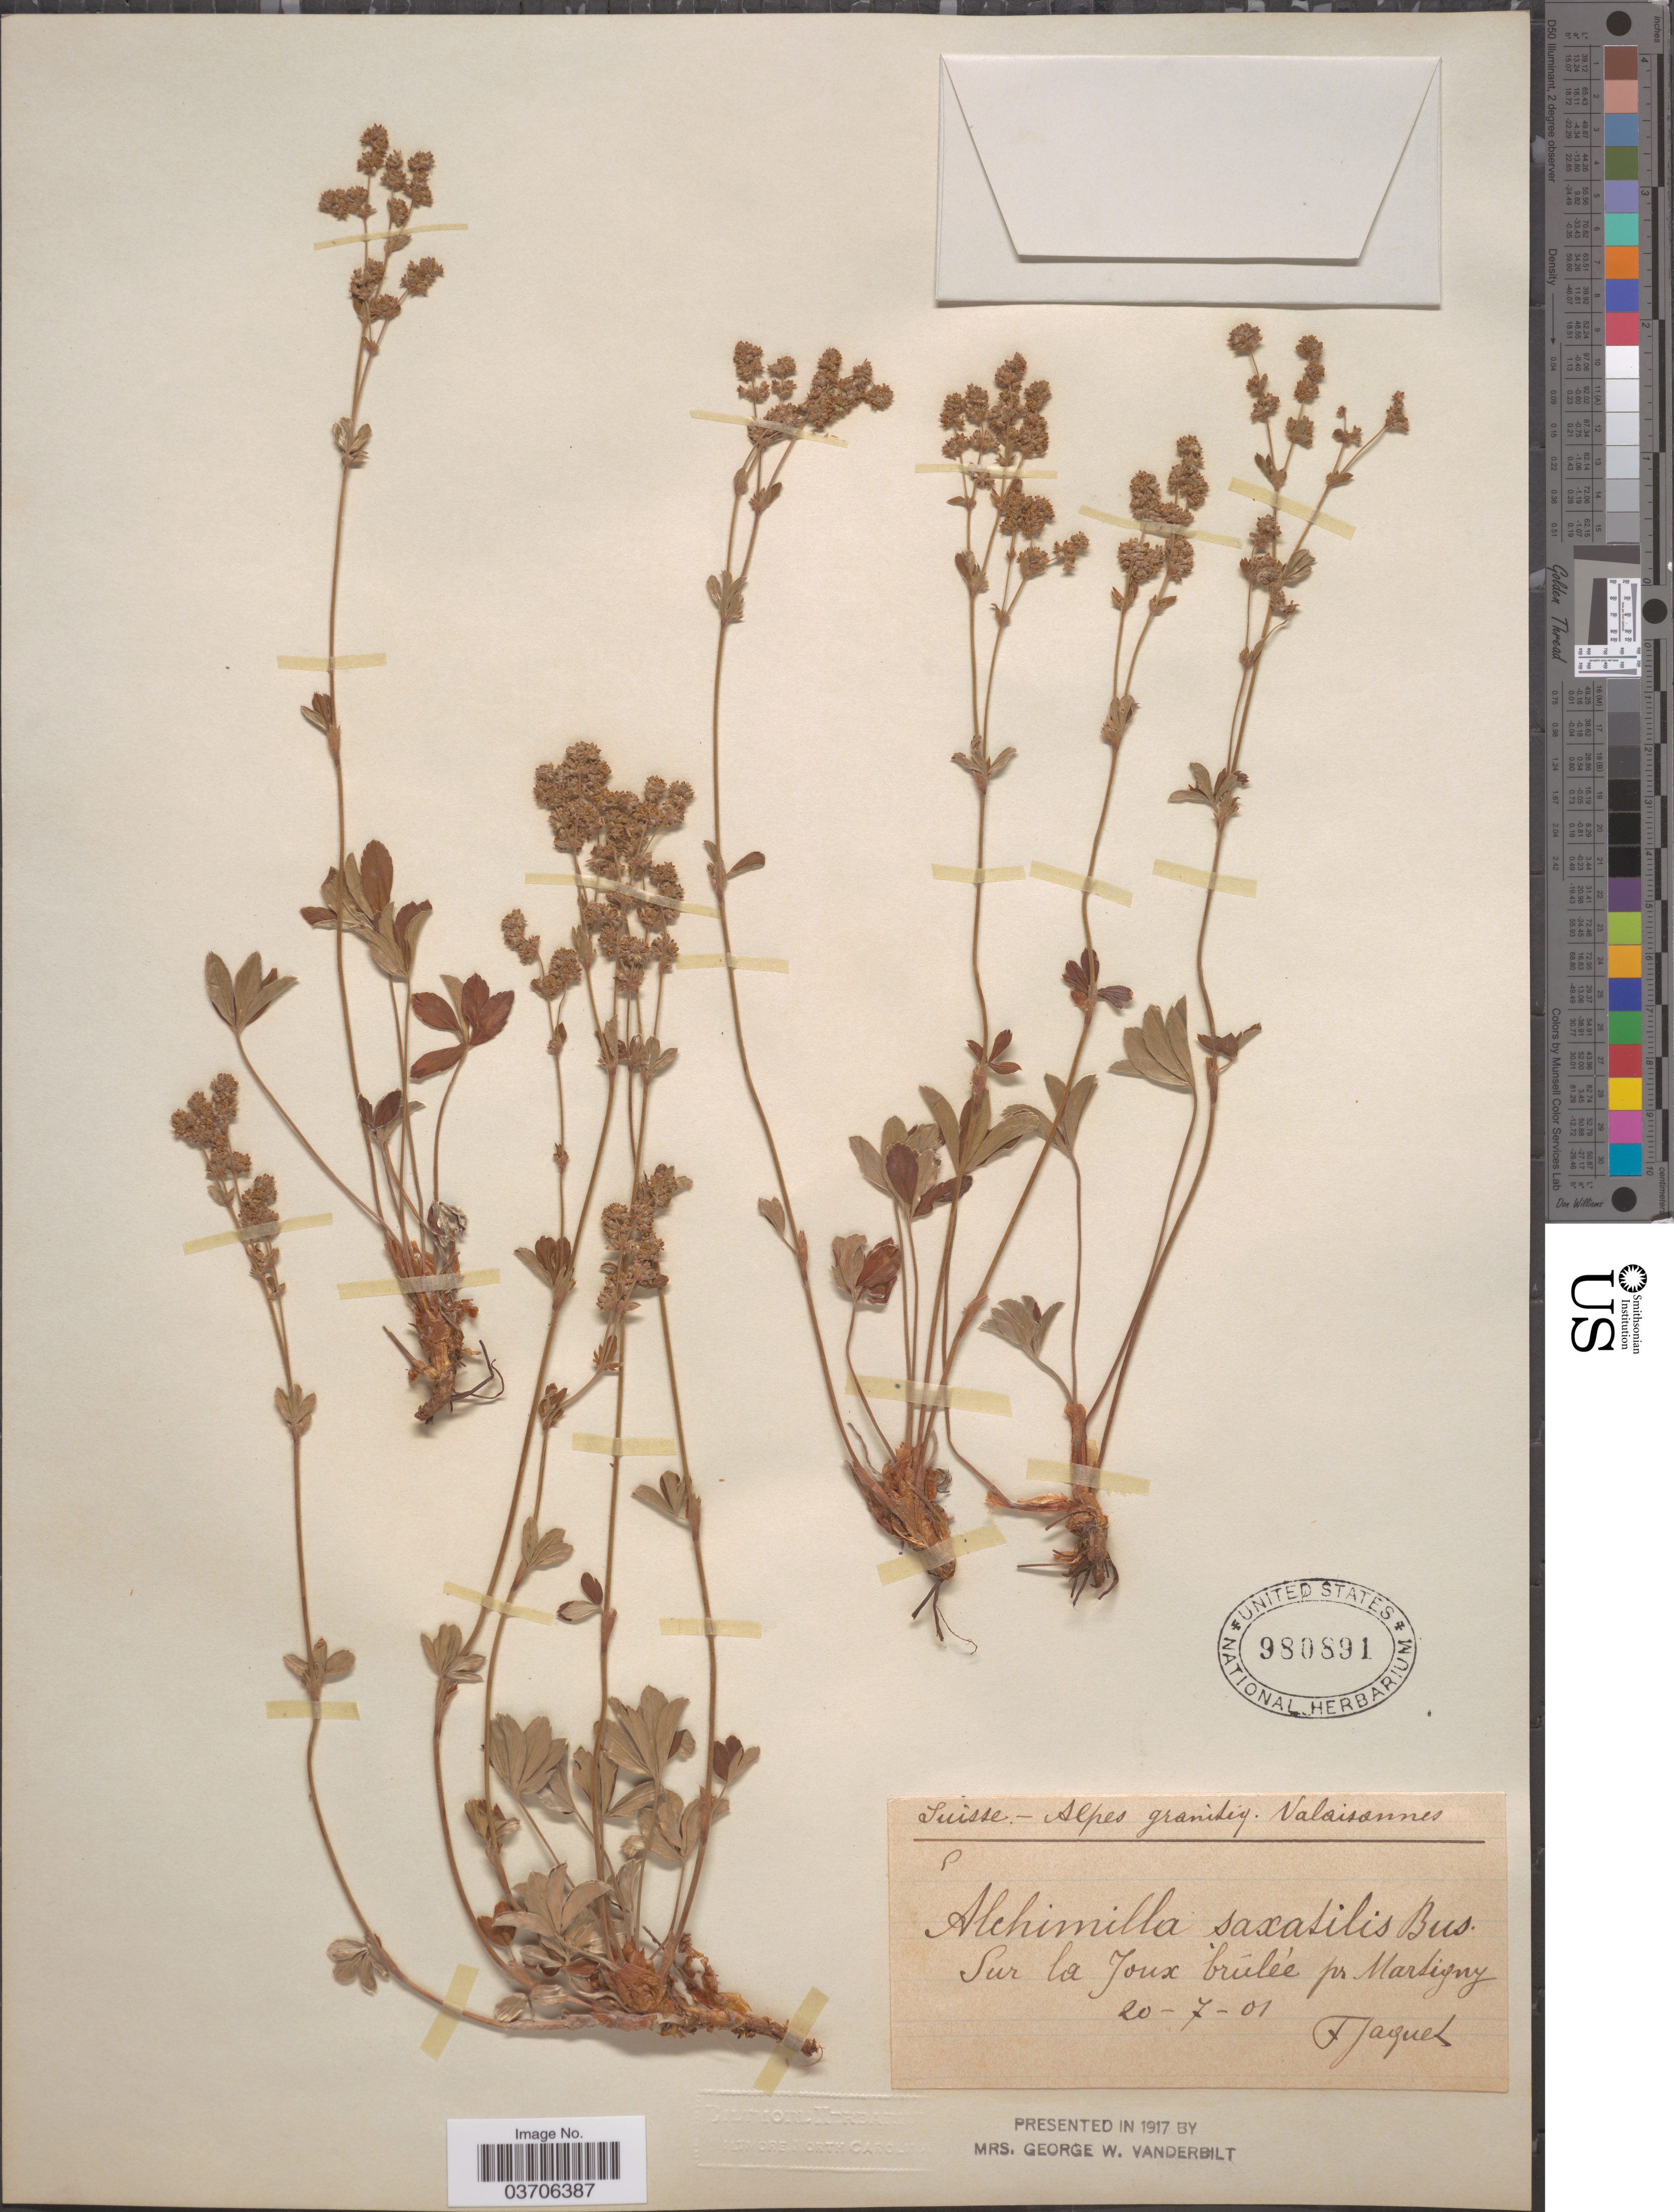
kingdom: Plantae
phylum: Tracheophyta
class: Magnoliopsida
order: Rosales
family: Rosaceae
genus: Alchemilla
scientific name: Alchemilla saxatilis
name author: Buser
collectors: F. Jaquet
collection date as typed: Transcribed d/m/y: 20/7/1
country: Switzerland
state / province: Valais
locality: Suisse-Alpes granitiq Valaisonnes. Sur la Joux brúleé pr. Martigny.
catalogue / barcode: US 980891